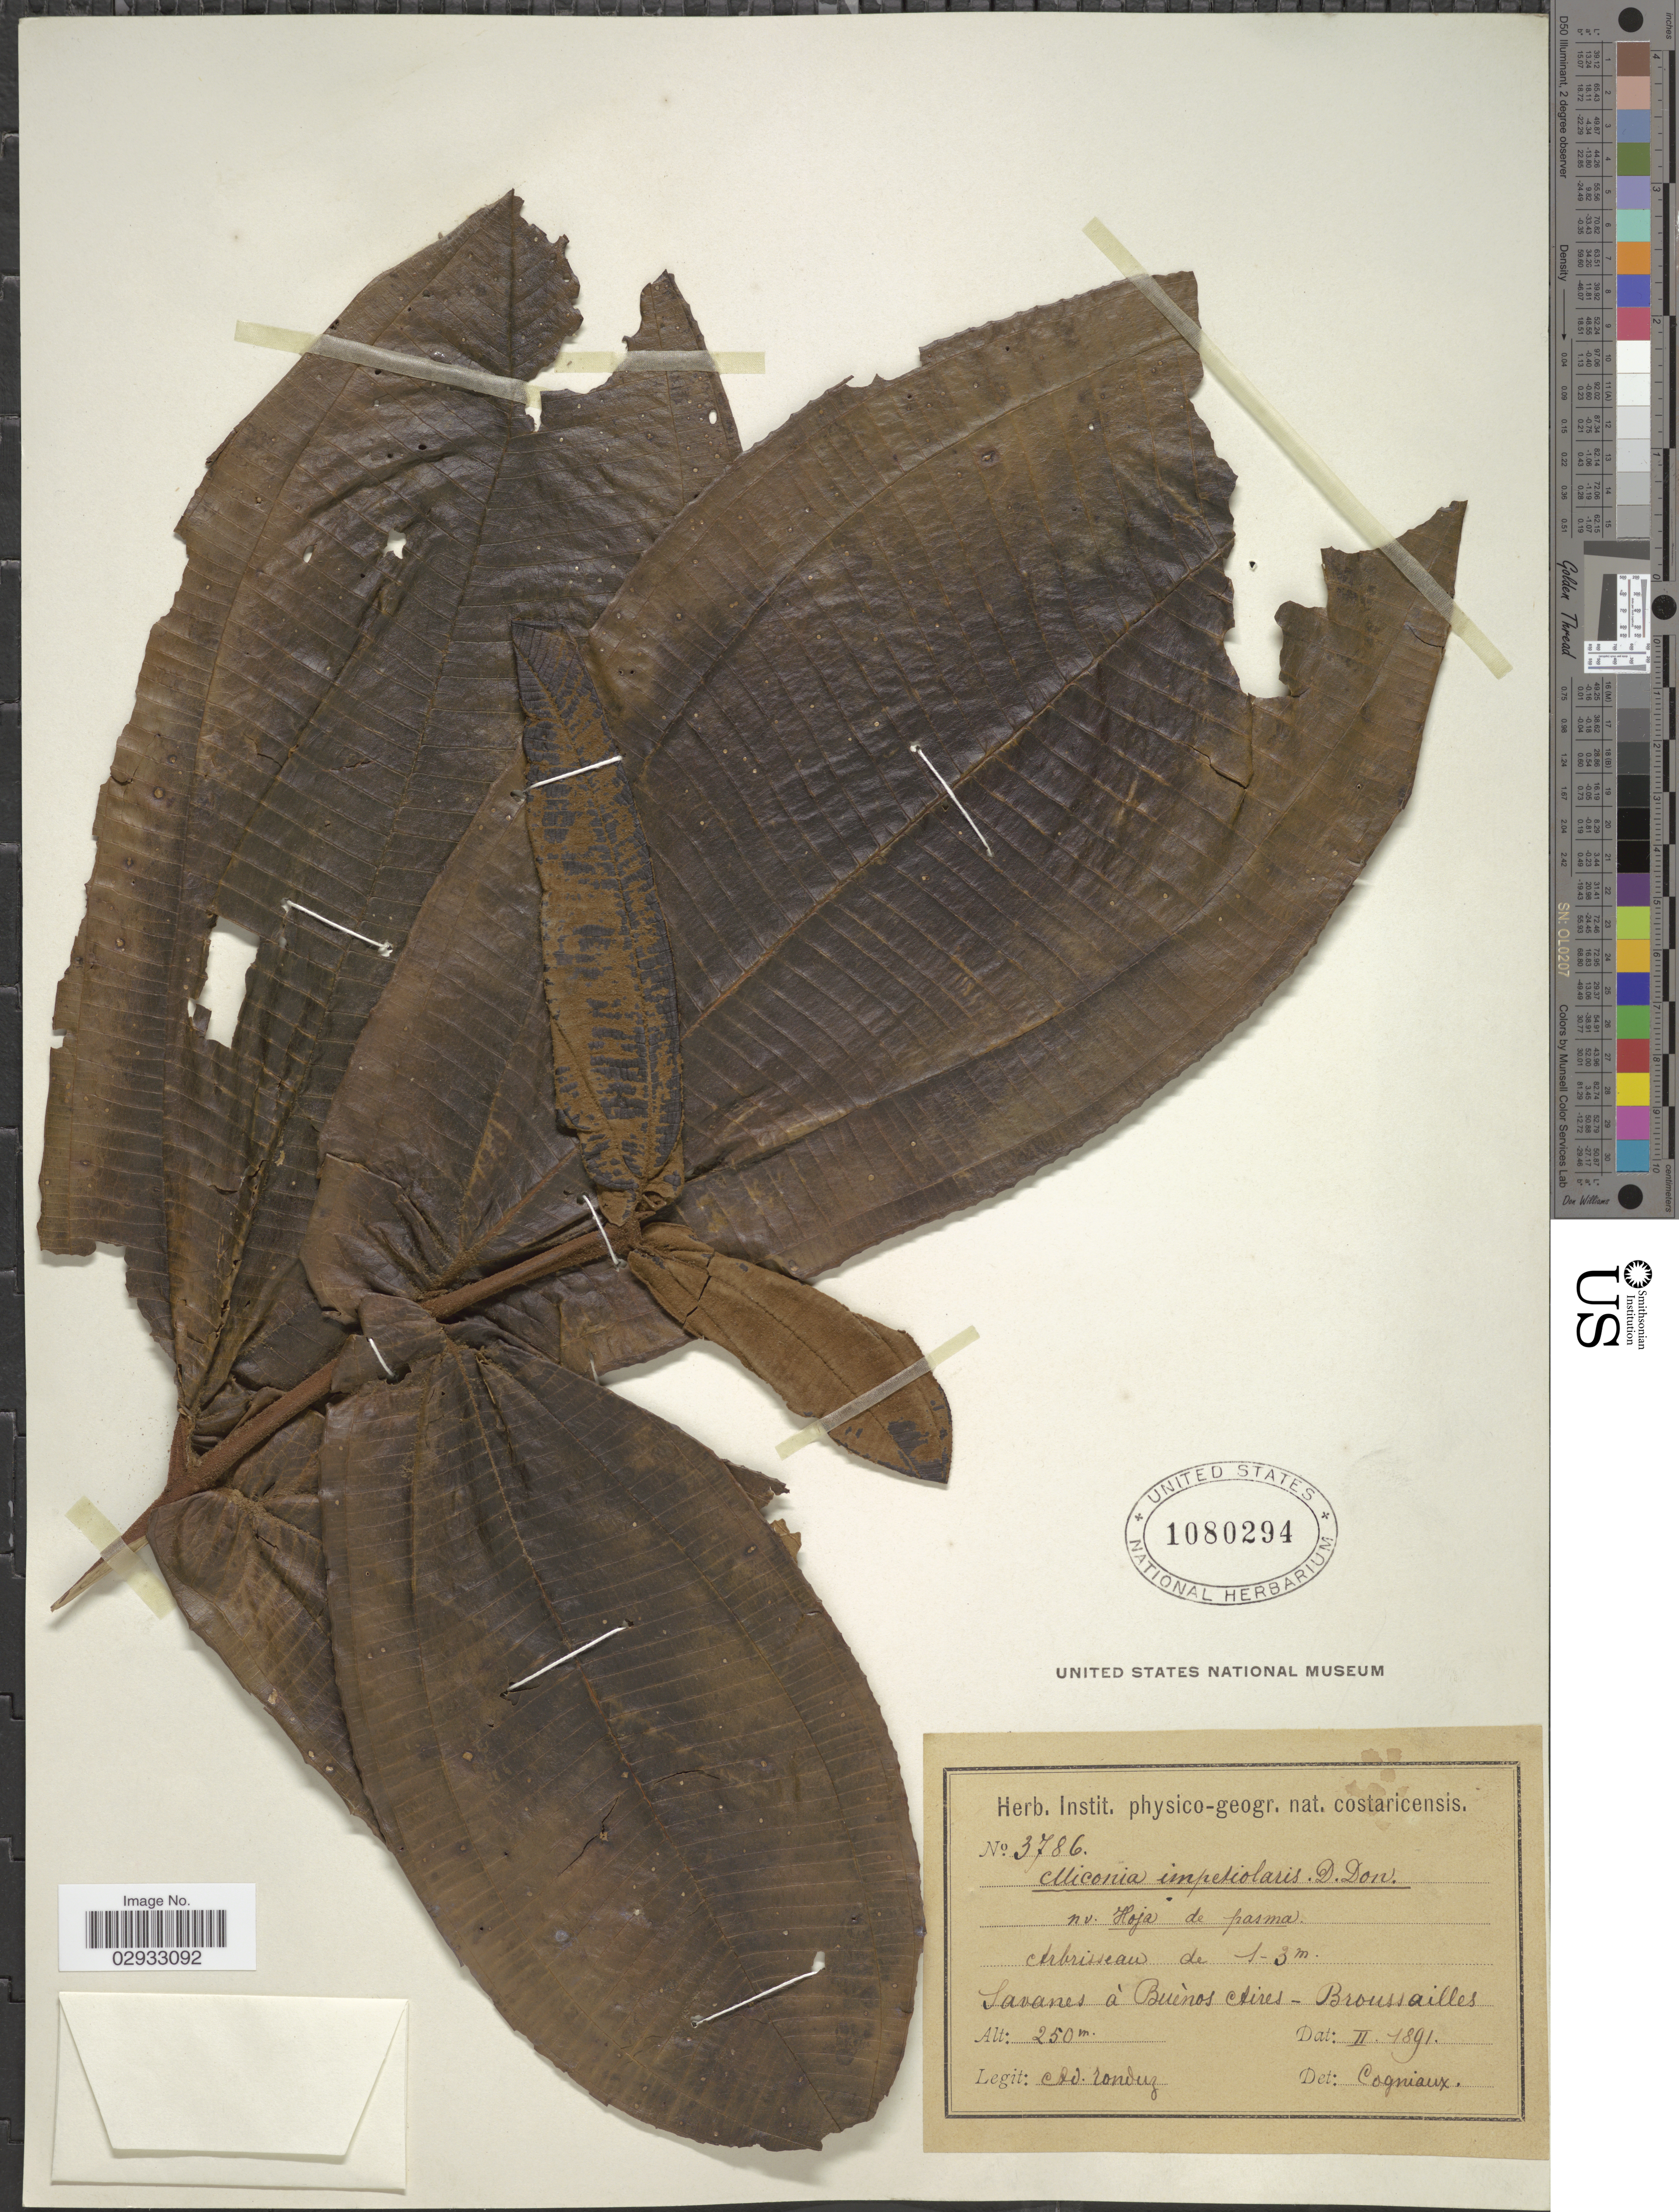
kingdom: Plantae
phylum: Tracheophyta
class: Magnoliopsida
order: Myrtales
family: Melastomataceae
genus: Miconia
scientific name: Miconia impetiolaris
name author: (Sw.) D. Don ex DC.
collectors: A. Tonduz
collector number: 3786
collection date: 1891-02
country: Costa Rica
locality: Savanes à Buénos Aires - Broussailles.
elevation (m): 250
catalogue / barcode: US 1080294